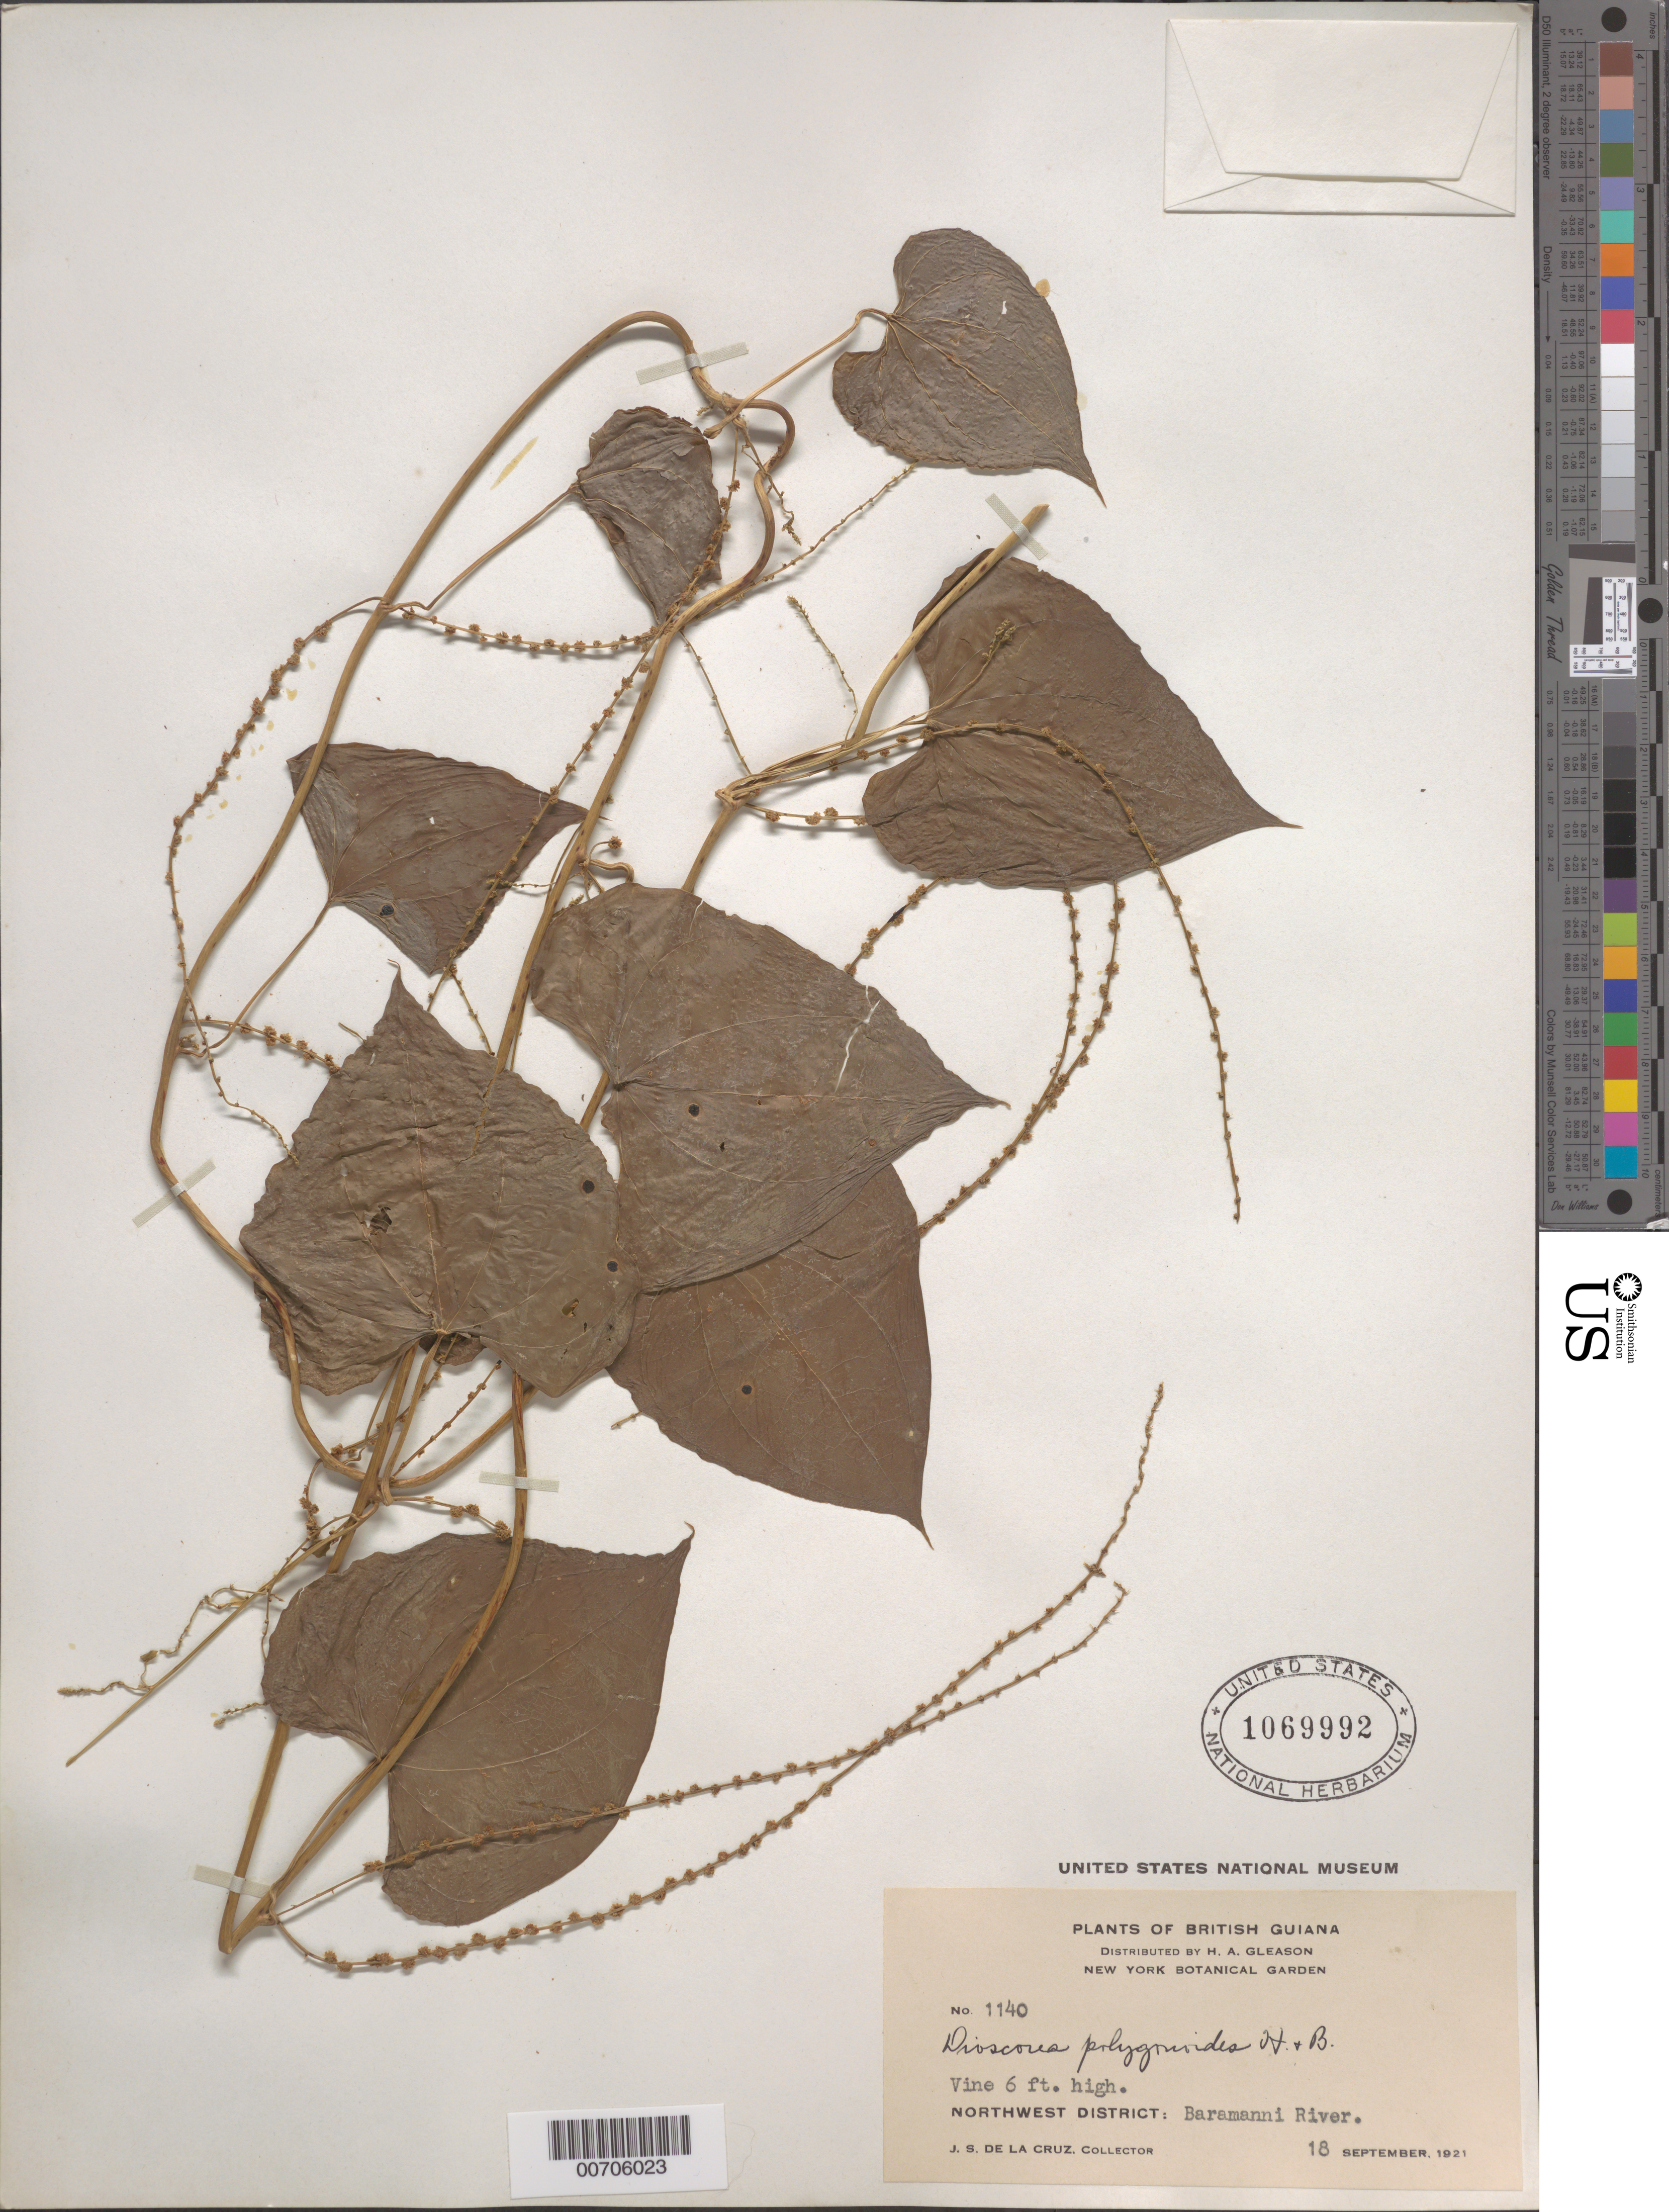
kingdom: Plantae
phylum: Tracheophyta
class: Liliopsida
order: Dioscoreales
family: Dioscoreaceae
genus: Dioscorea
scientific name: Dioscorea polygonoides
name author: Humb. & Bonpl. ex Willd.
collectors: J. S. de la Cruz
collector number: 1140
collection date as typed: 18-Sep-21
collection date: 1921-09-18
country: Guyana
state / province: Barima-Waini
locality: Baramanni River, NW District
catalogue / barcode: US 1069992